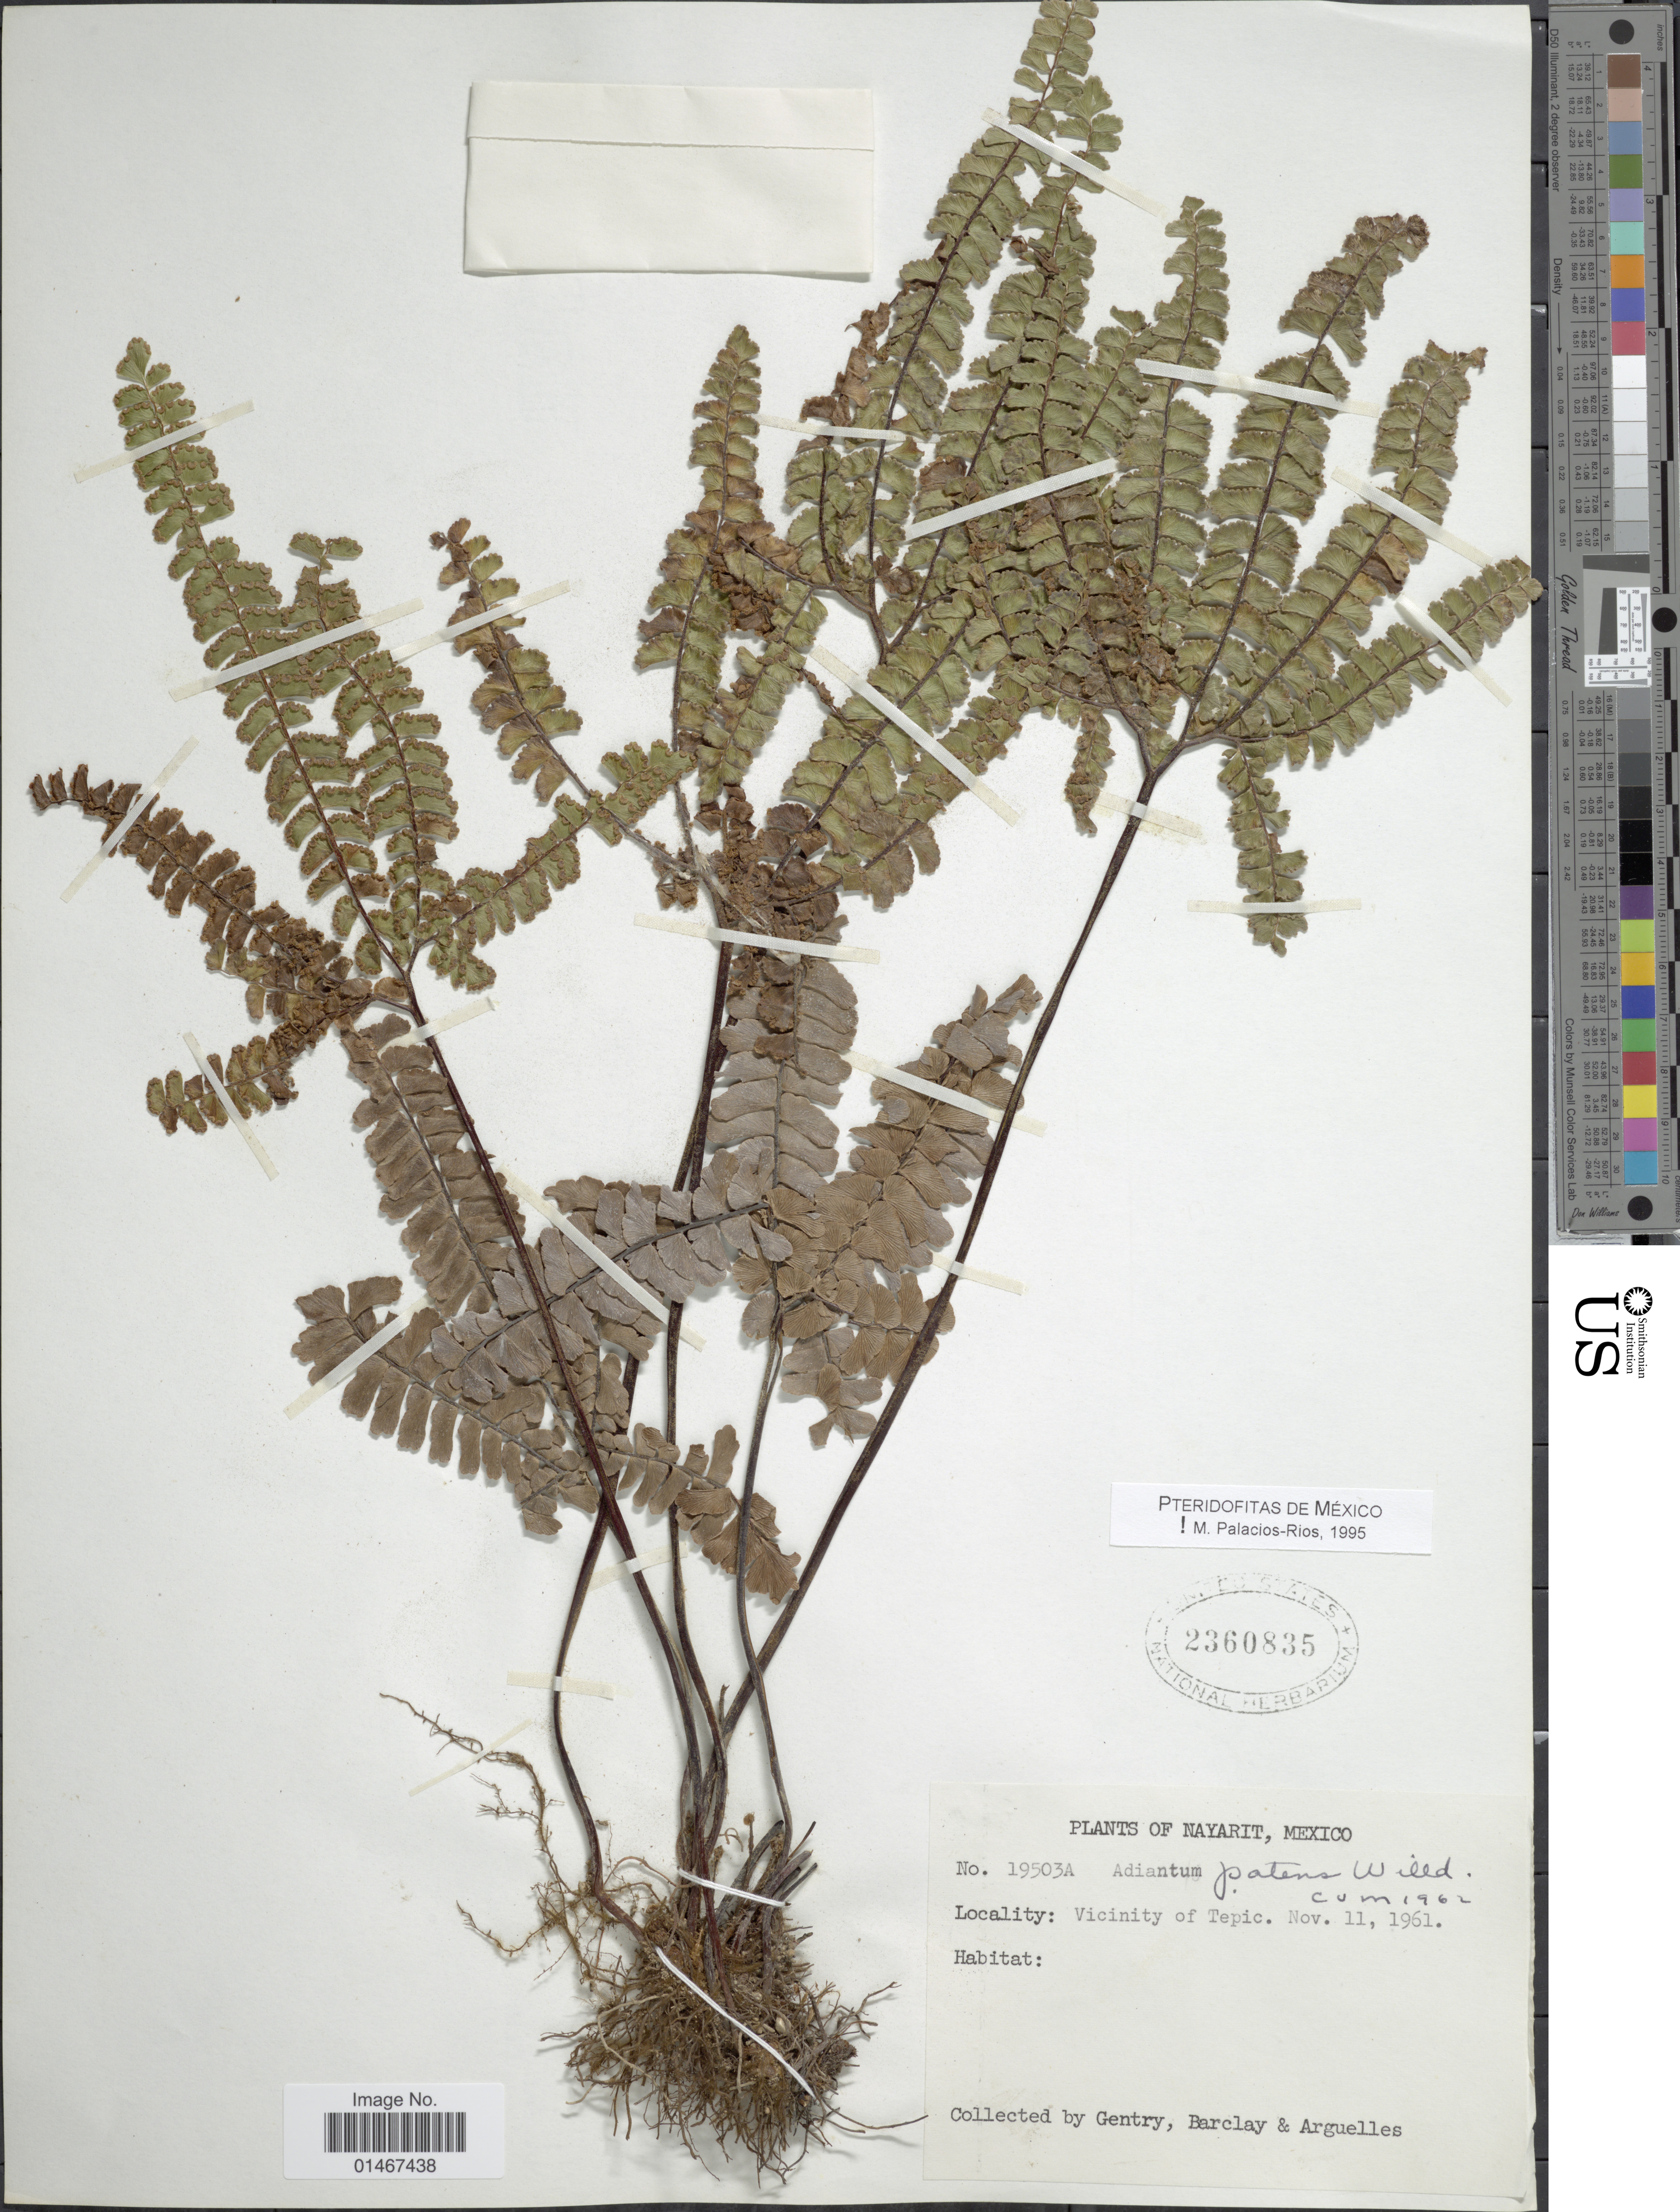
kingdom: Plantae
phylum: Tracheophyta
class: Polypodiopsida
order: Polypodiales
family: Pteridaceae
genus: Adiantum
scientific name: Adiantum patens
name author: Willd.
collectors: Gentry, --, -- Barclay & Arguelles, --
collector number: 19503A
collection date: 1961-11-11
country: Mexico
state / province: Nayarit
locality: Vicinity of Tepic.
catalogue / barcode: US 2360835